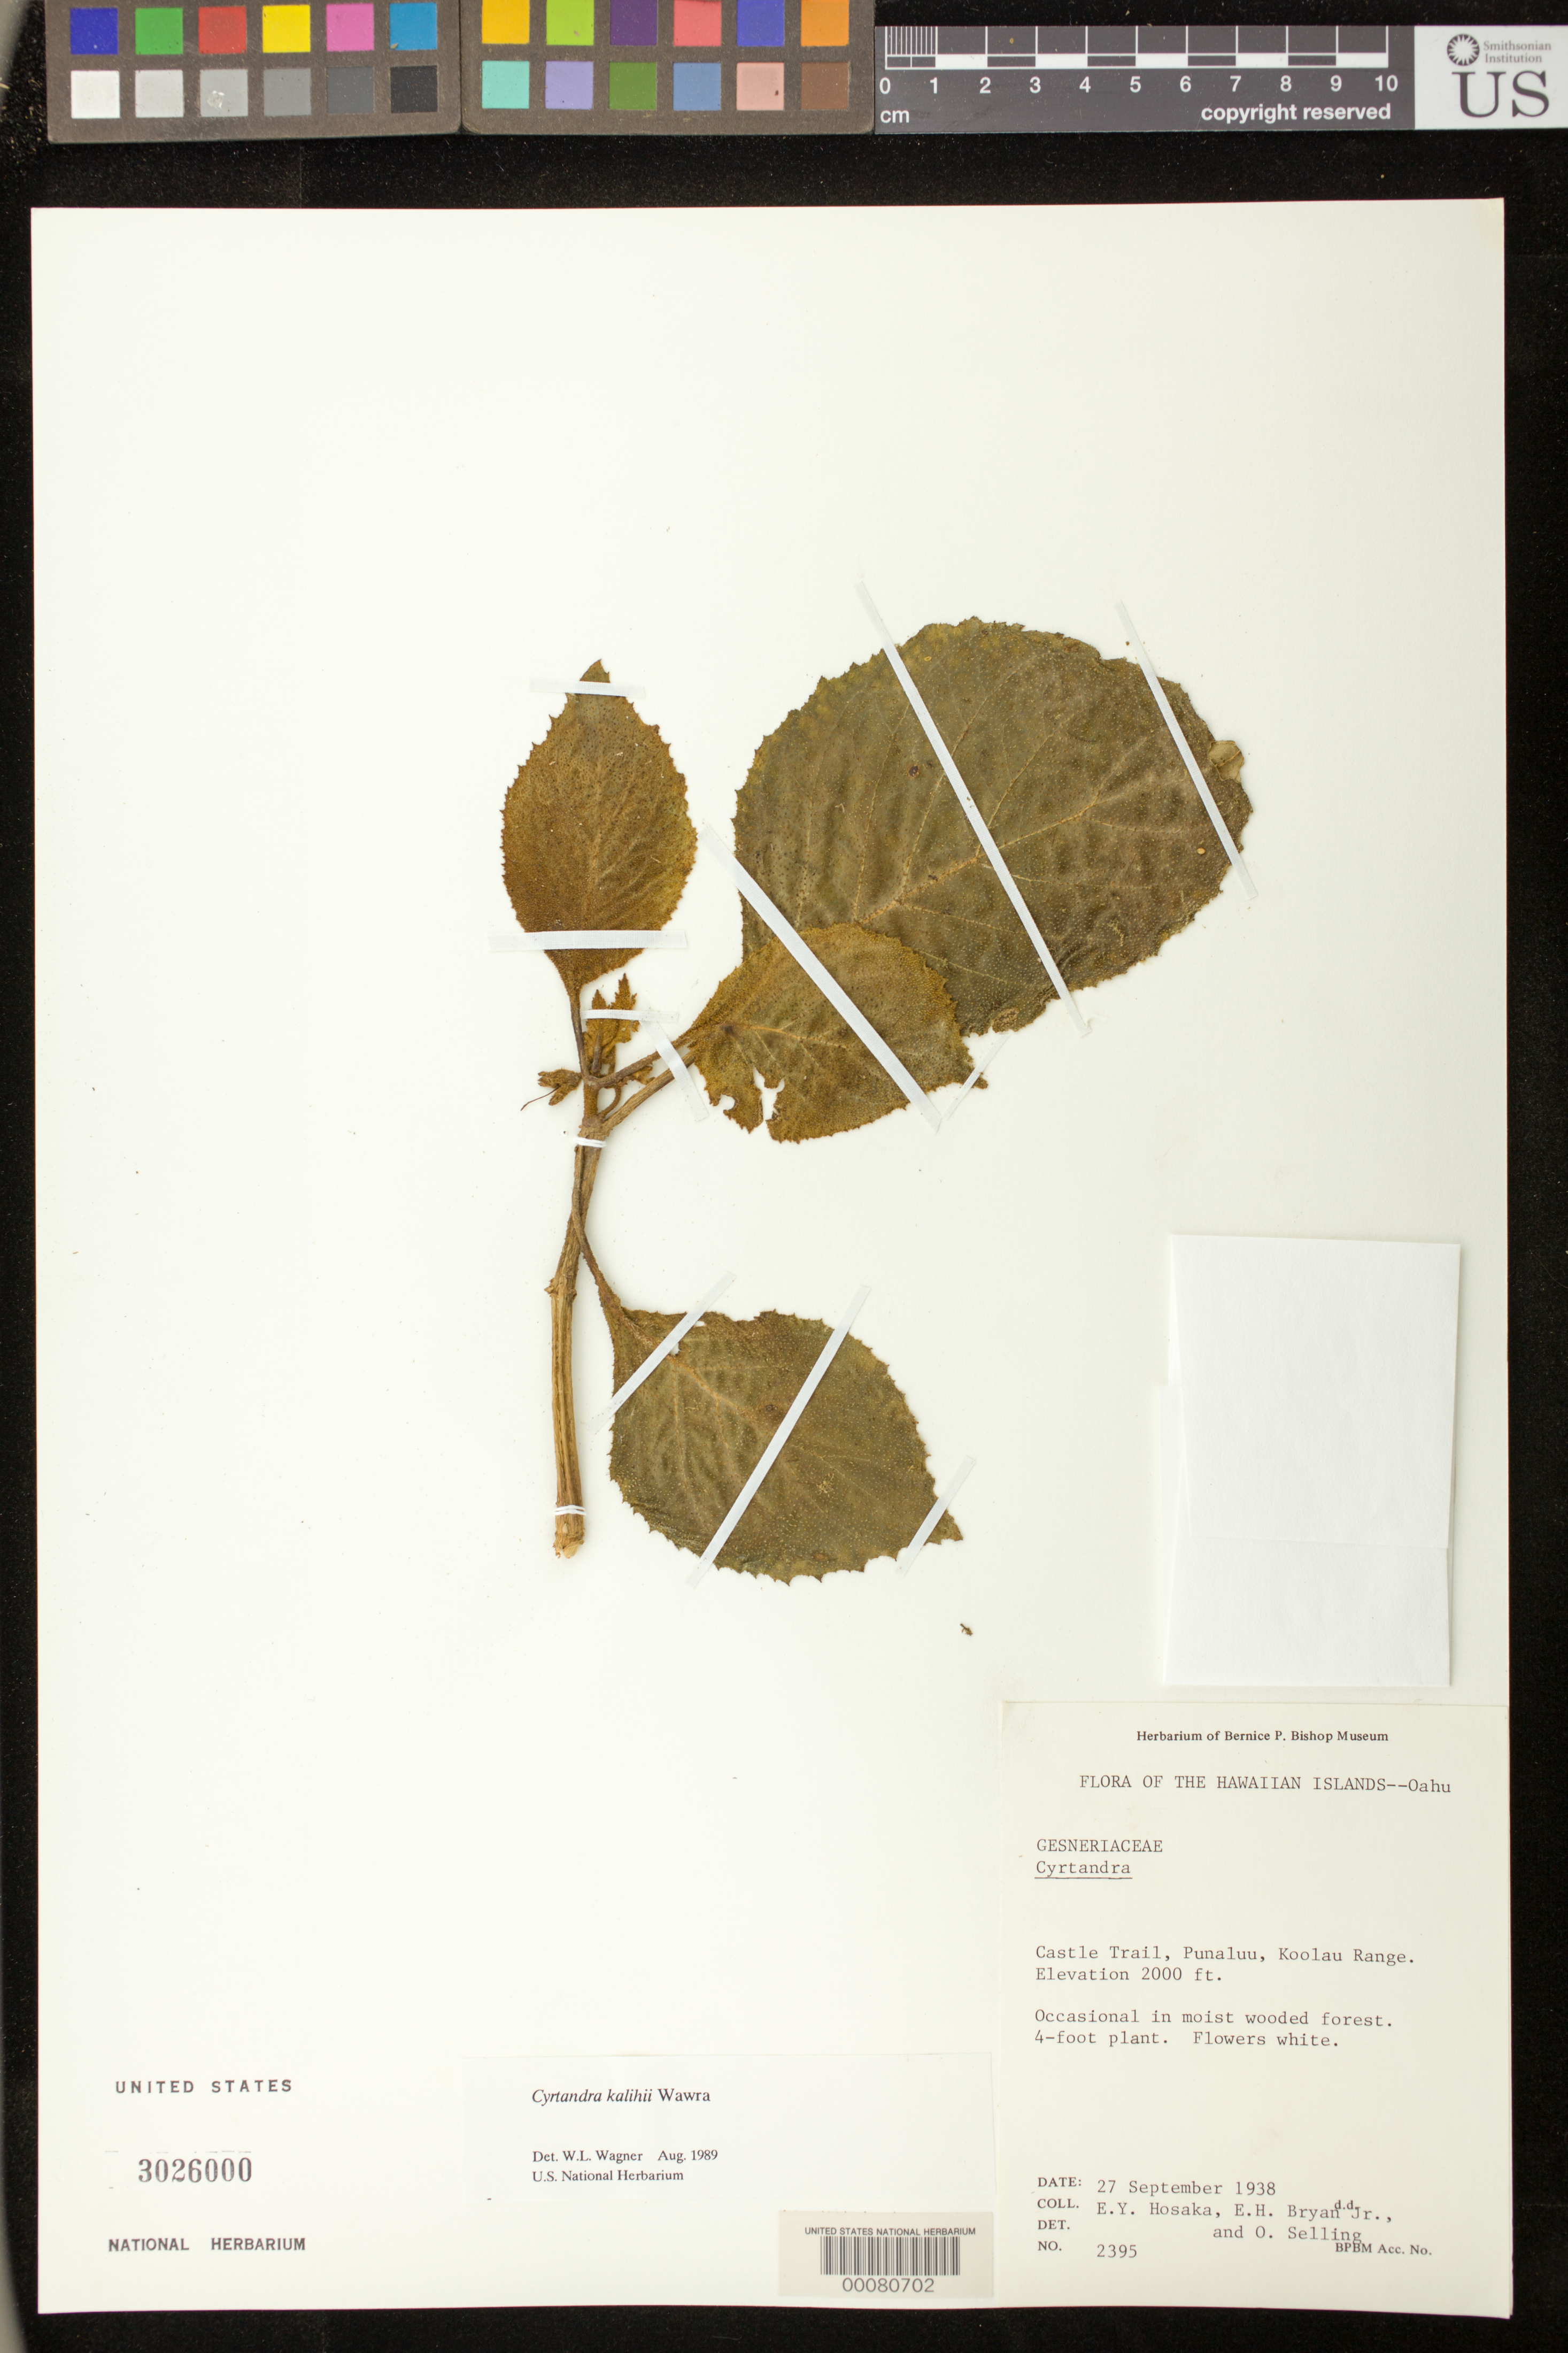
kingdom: Plantae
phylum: Tracheophyta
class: Magnoliopsida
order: Lamiales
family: Gesneriaceae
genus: Cyrtandra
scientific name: Cyrtandra kalihii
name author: Wawra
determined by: Wagner, W. L., (BOT), Smithsonian Institution - National Museum of Natural History (UNITED STATES)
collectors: E. Y. Hosaka & et al.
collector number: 2395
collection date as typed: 27 Sep 1938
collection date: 1938-09-27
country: United States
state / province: Hawaii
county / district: Honolulu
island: Oahu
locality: Castle trail, punaluu, koolau range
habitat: Occasional in moist wooded forest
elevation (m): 610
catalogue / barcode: US 3026000